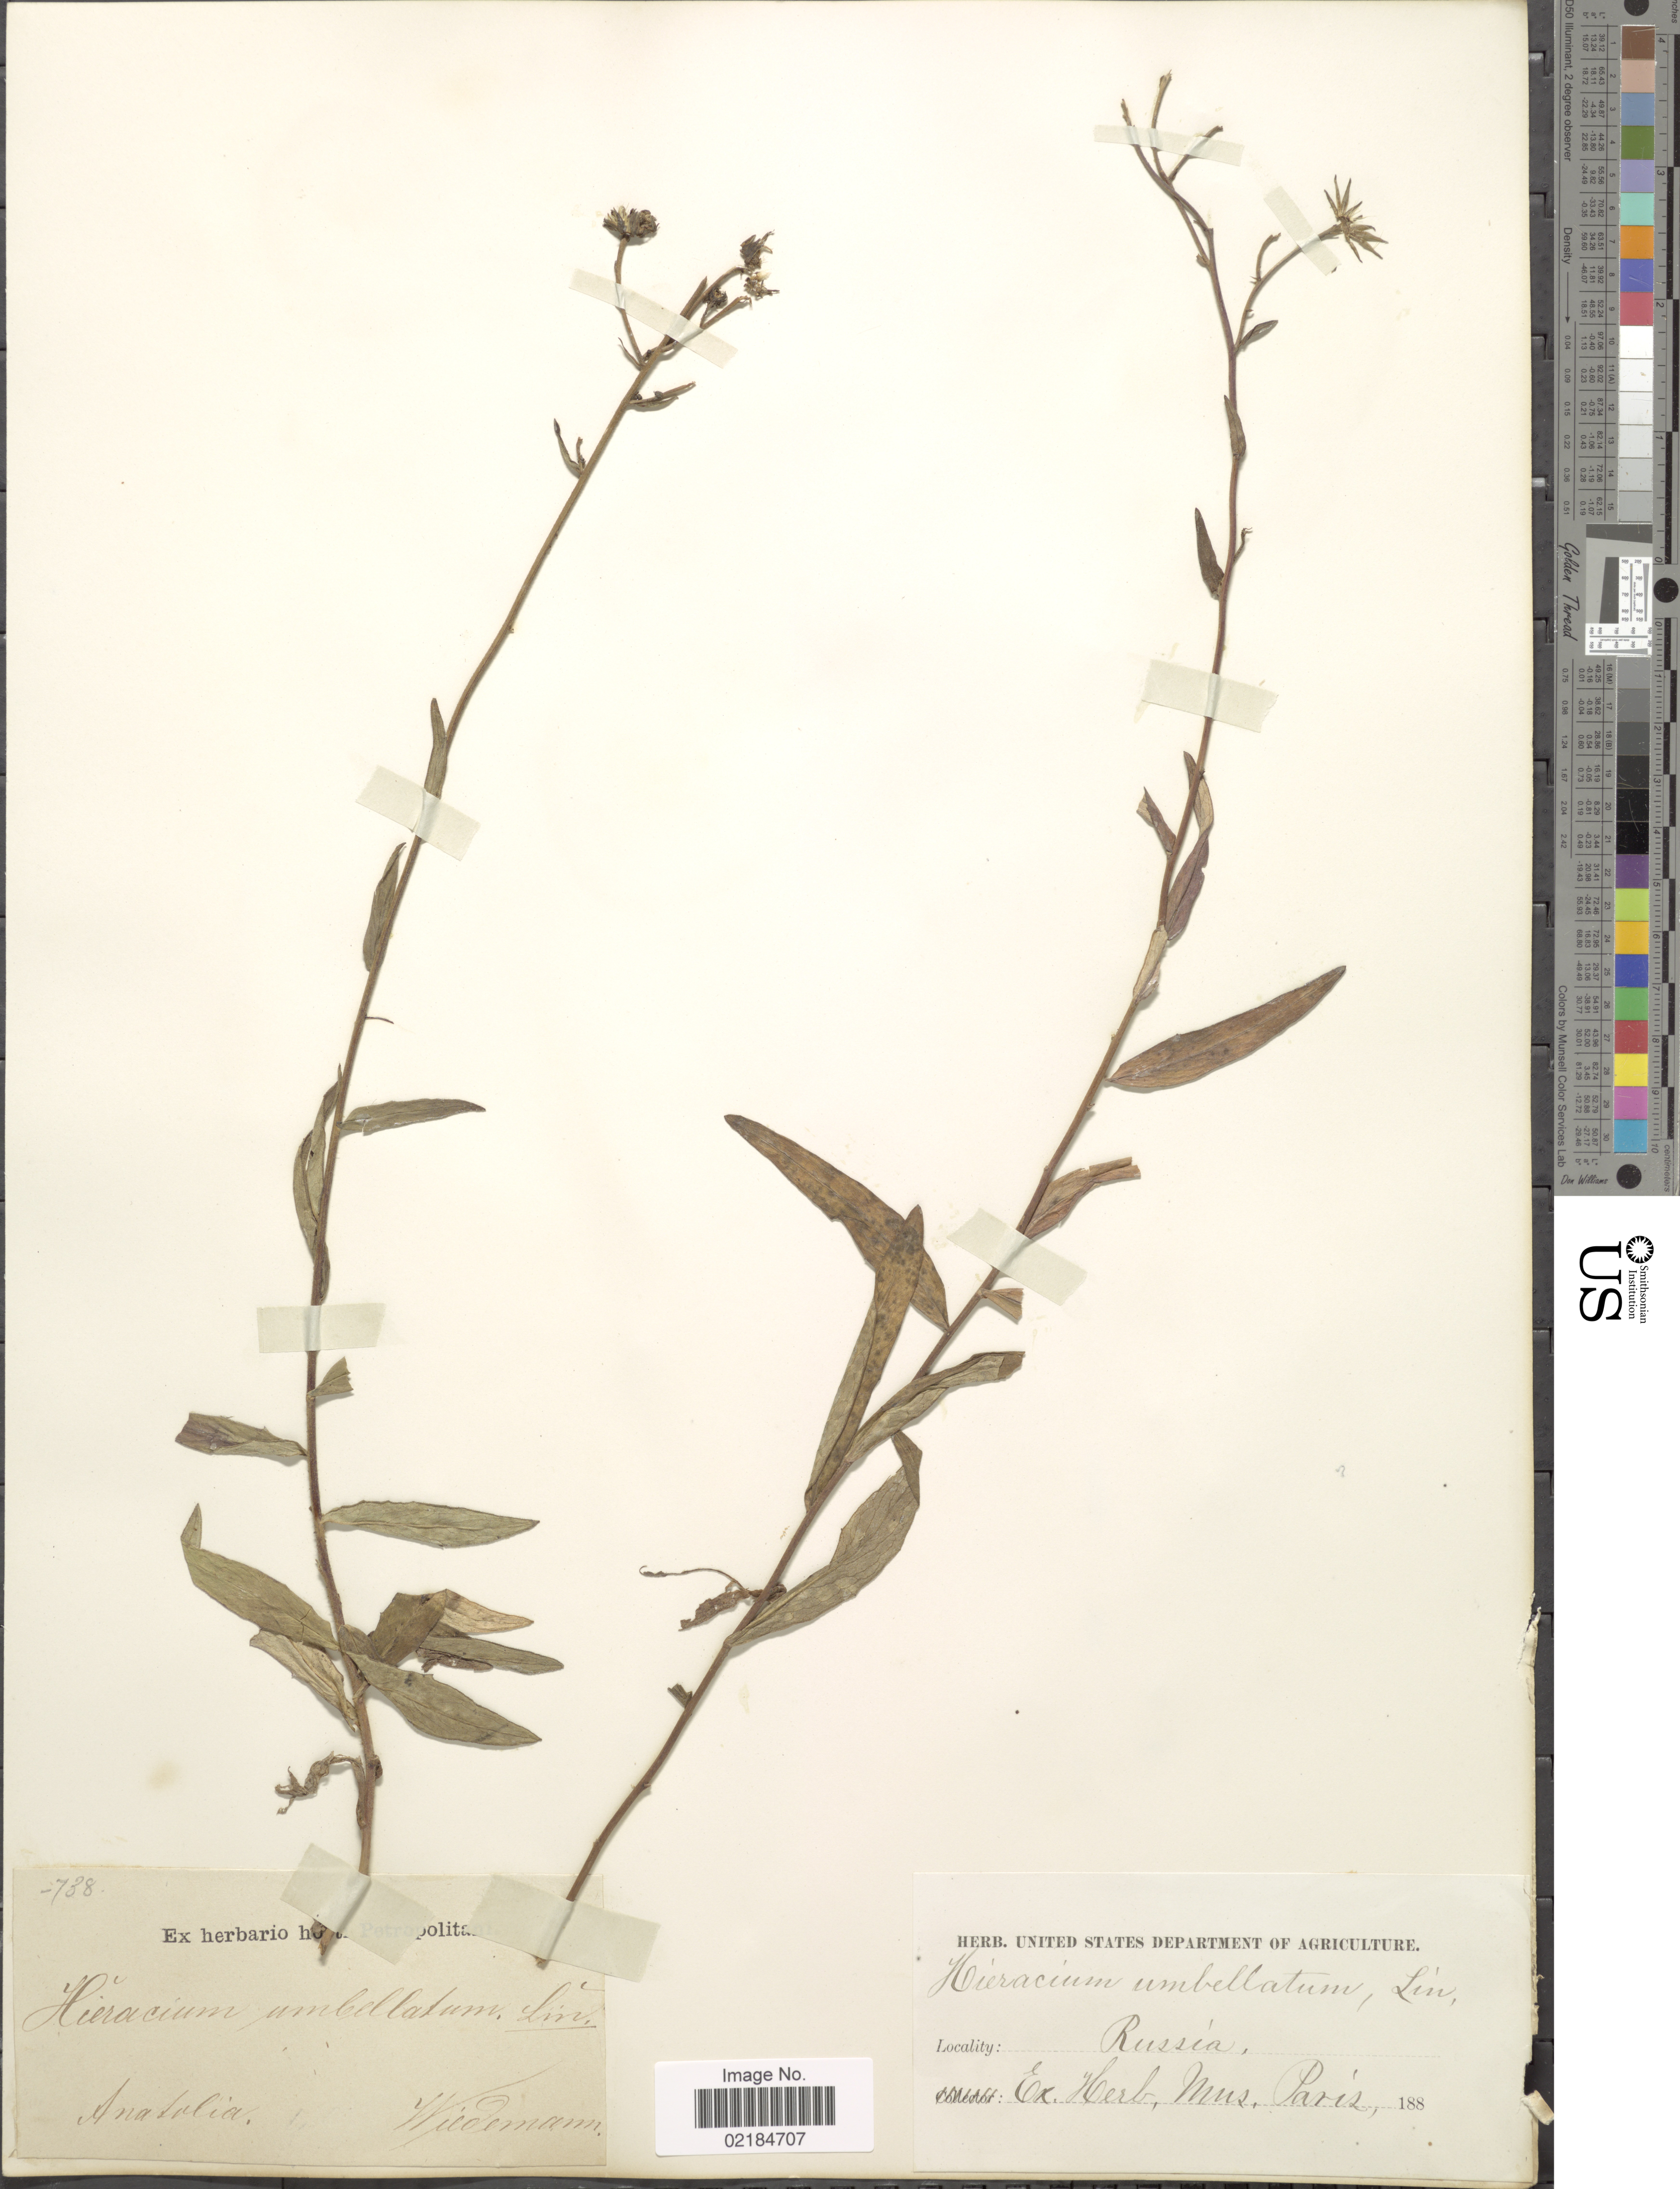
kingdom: Plantae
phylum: Tracheophyta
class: Magnoliopsida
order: Asterales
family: Asteraceae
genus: Hieracium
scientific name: Hieracium umbellatum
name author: L.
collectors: -. Wiedenman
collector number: -738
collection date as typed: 188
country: Turkey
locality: Russia, Anatolia